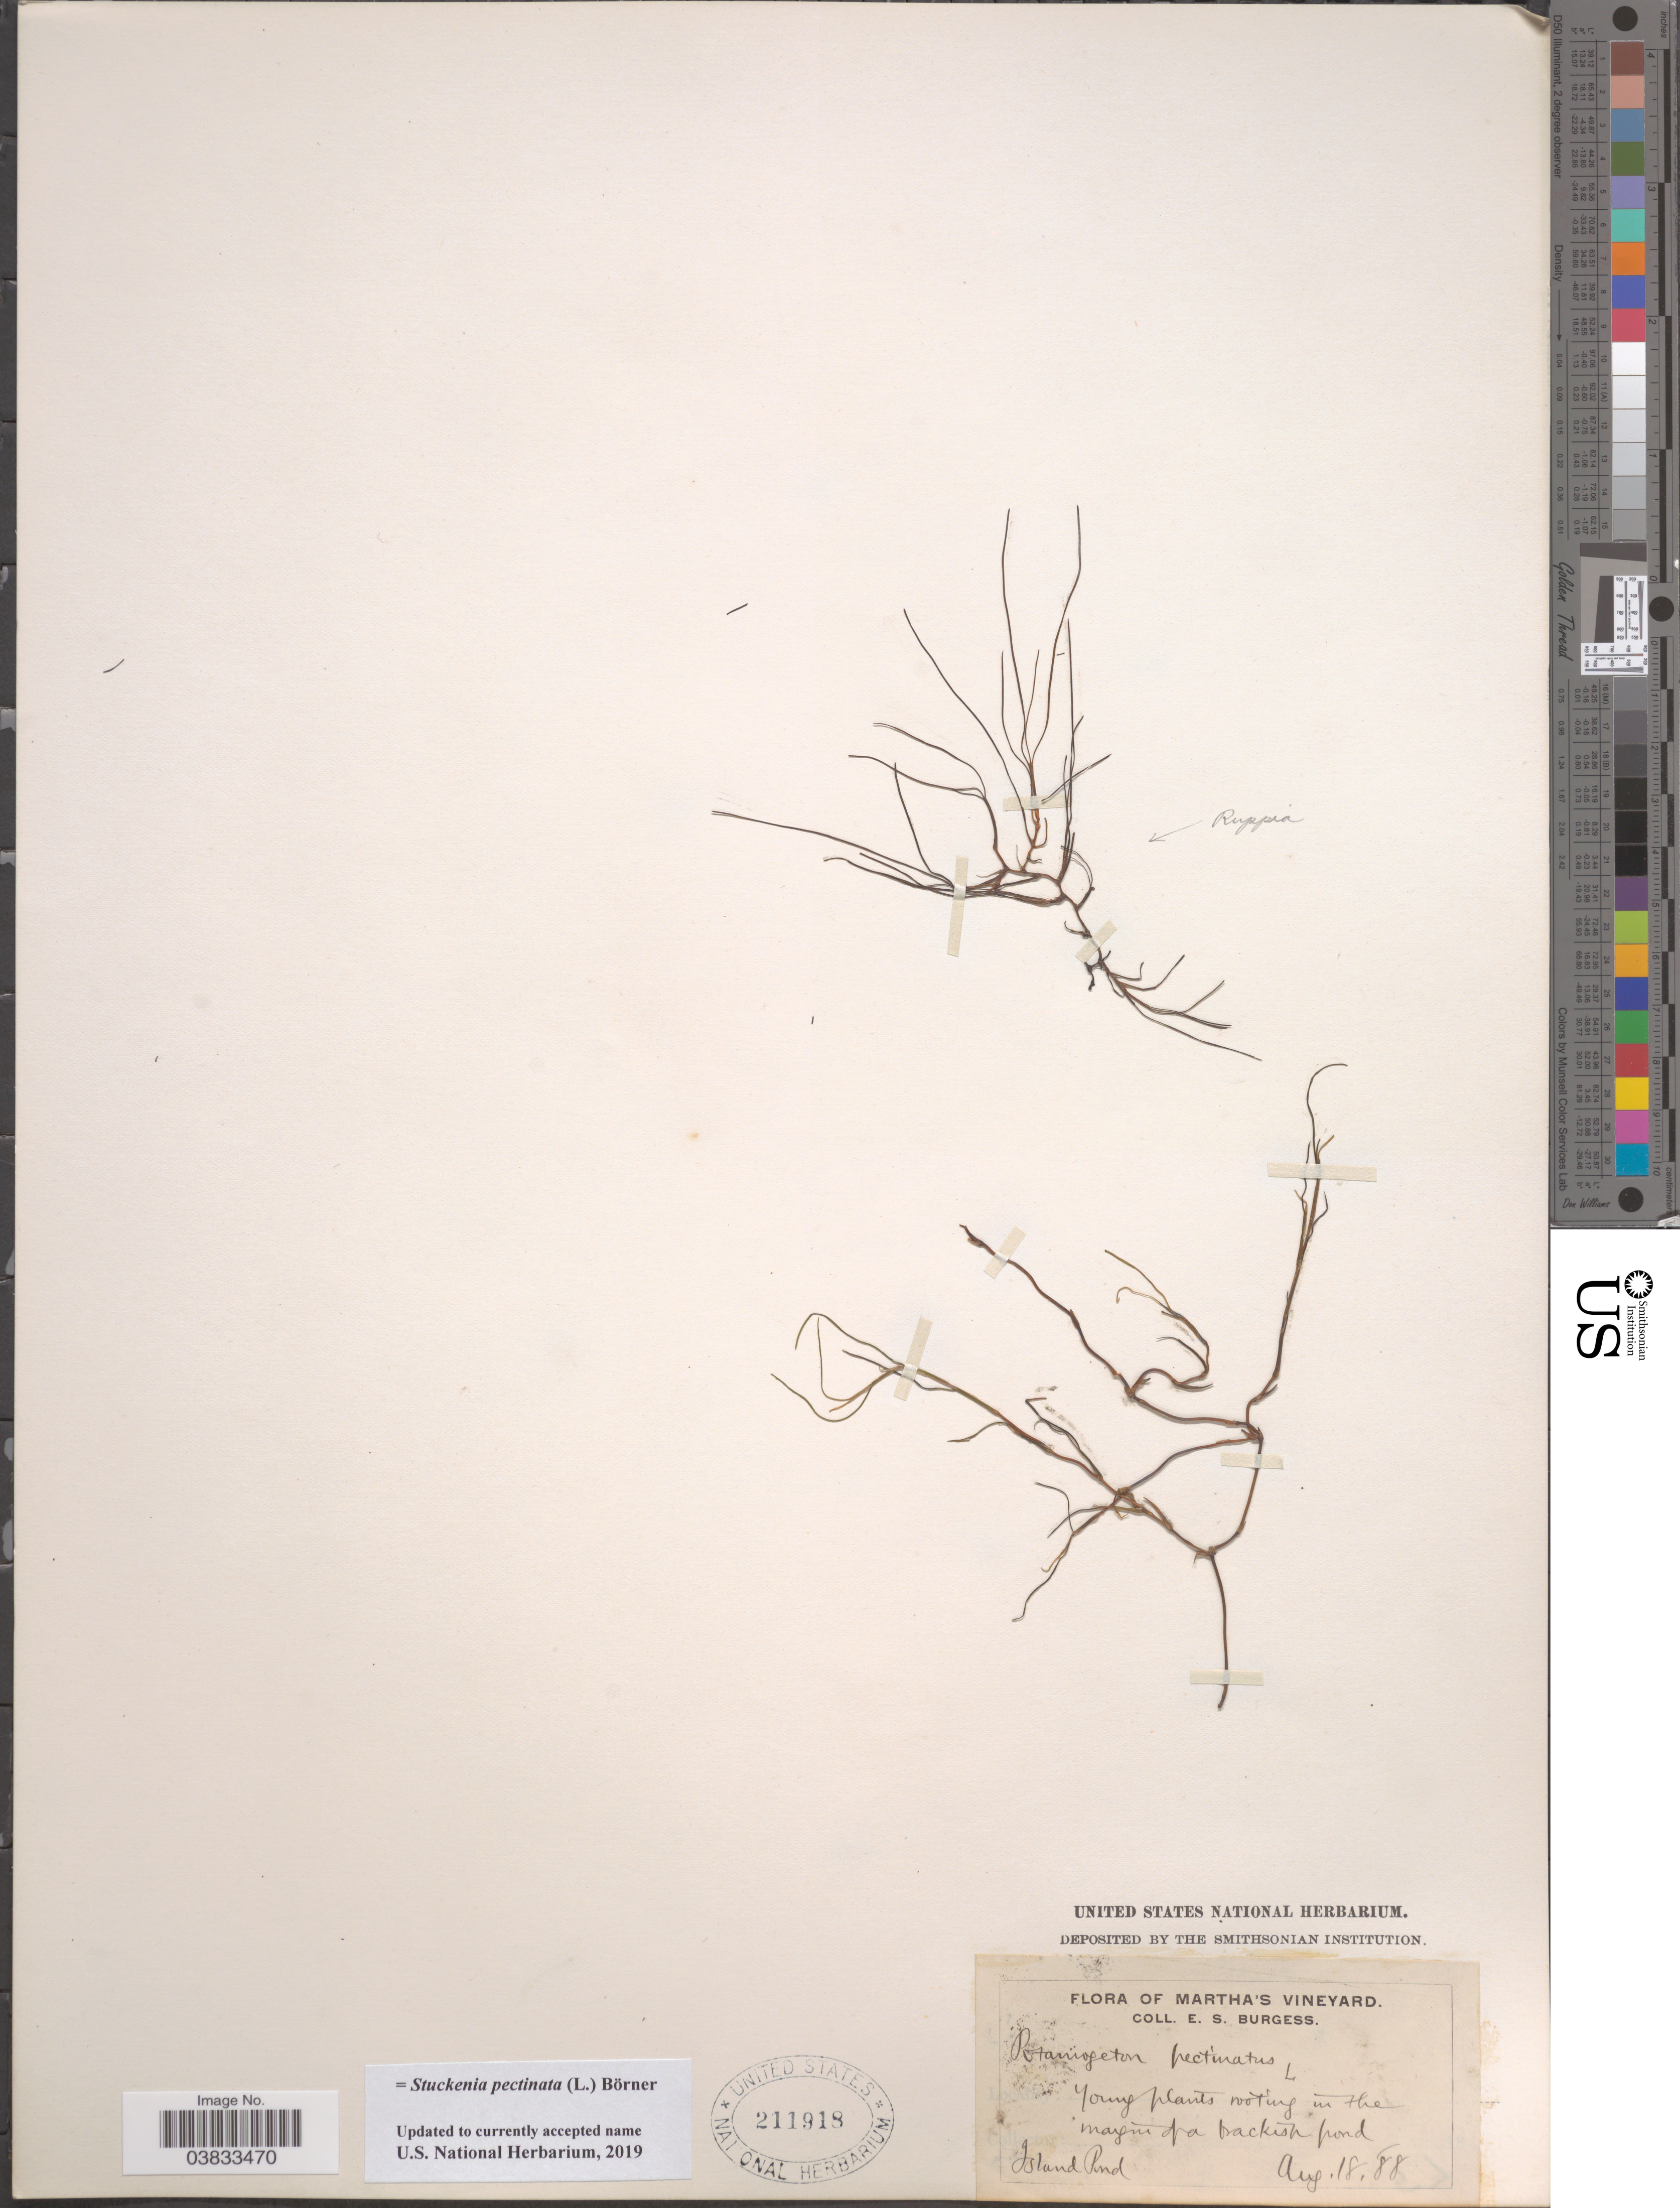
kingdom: Plantae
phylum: Tracheophyta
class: Liliopsida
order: Alismatales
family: Potamogetonaceae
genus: Stuckenia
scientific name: Stuckenia pectinata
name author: (L.) Börner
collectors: E. Burgess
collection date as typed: Transcribed d/m/y: 18/8/88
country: United States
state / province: Massachusetts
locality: Martha's Vineyard. Young plants rooting in the margin of a brackish pond. Island Pond.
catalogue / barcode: US 211918